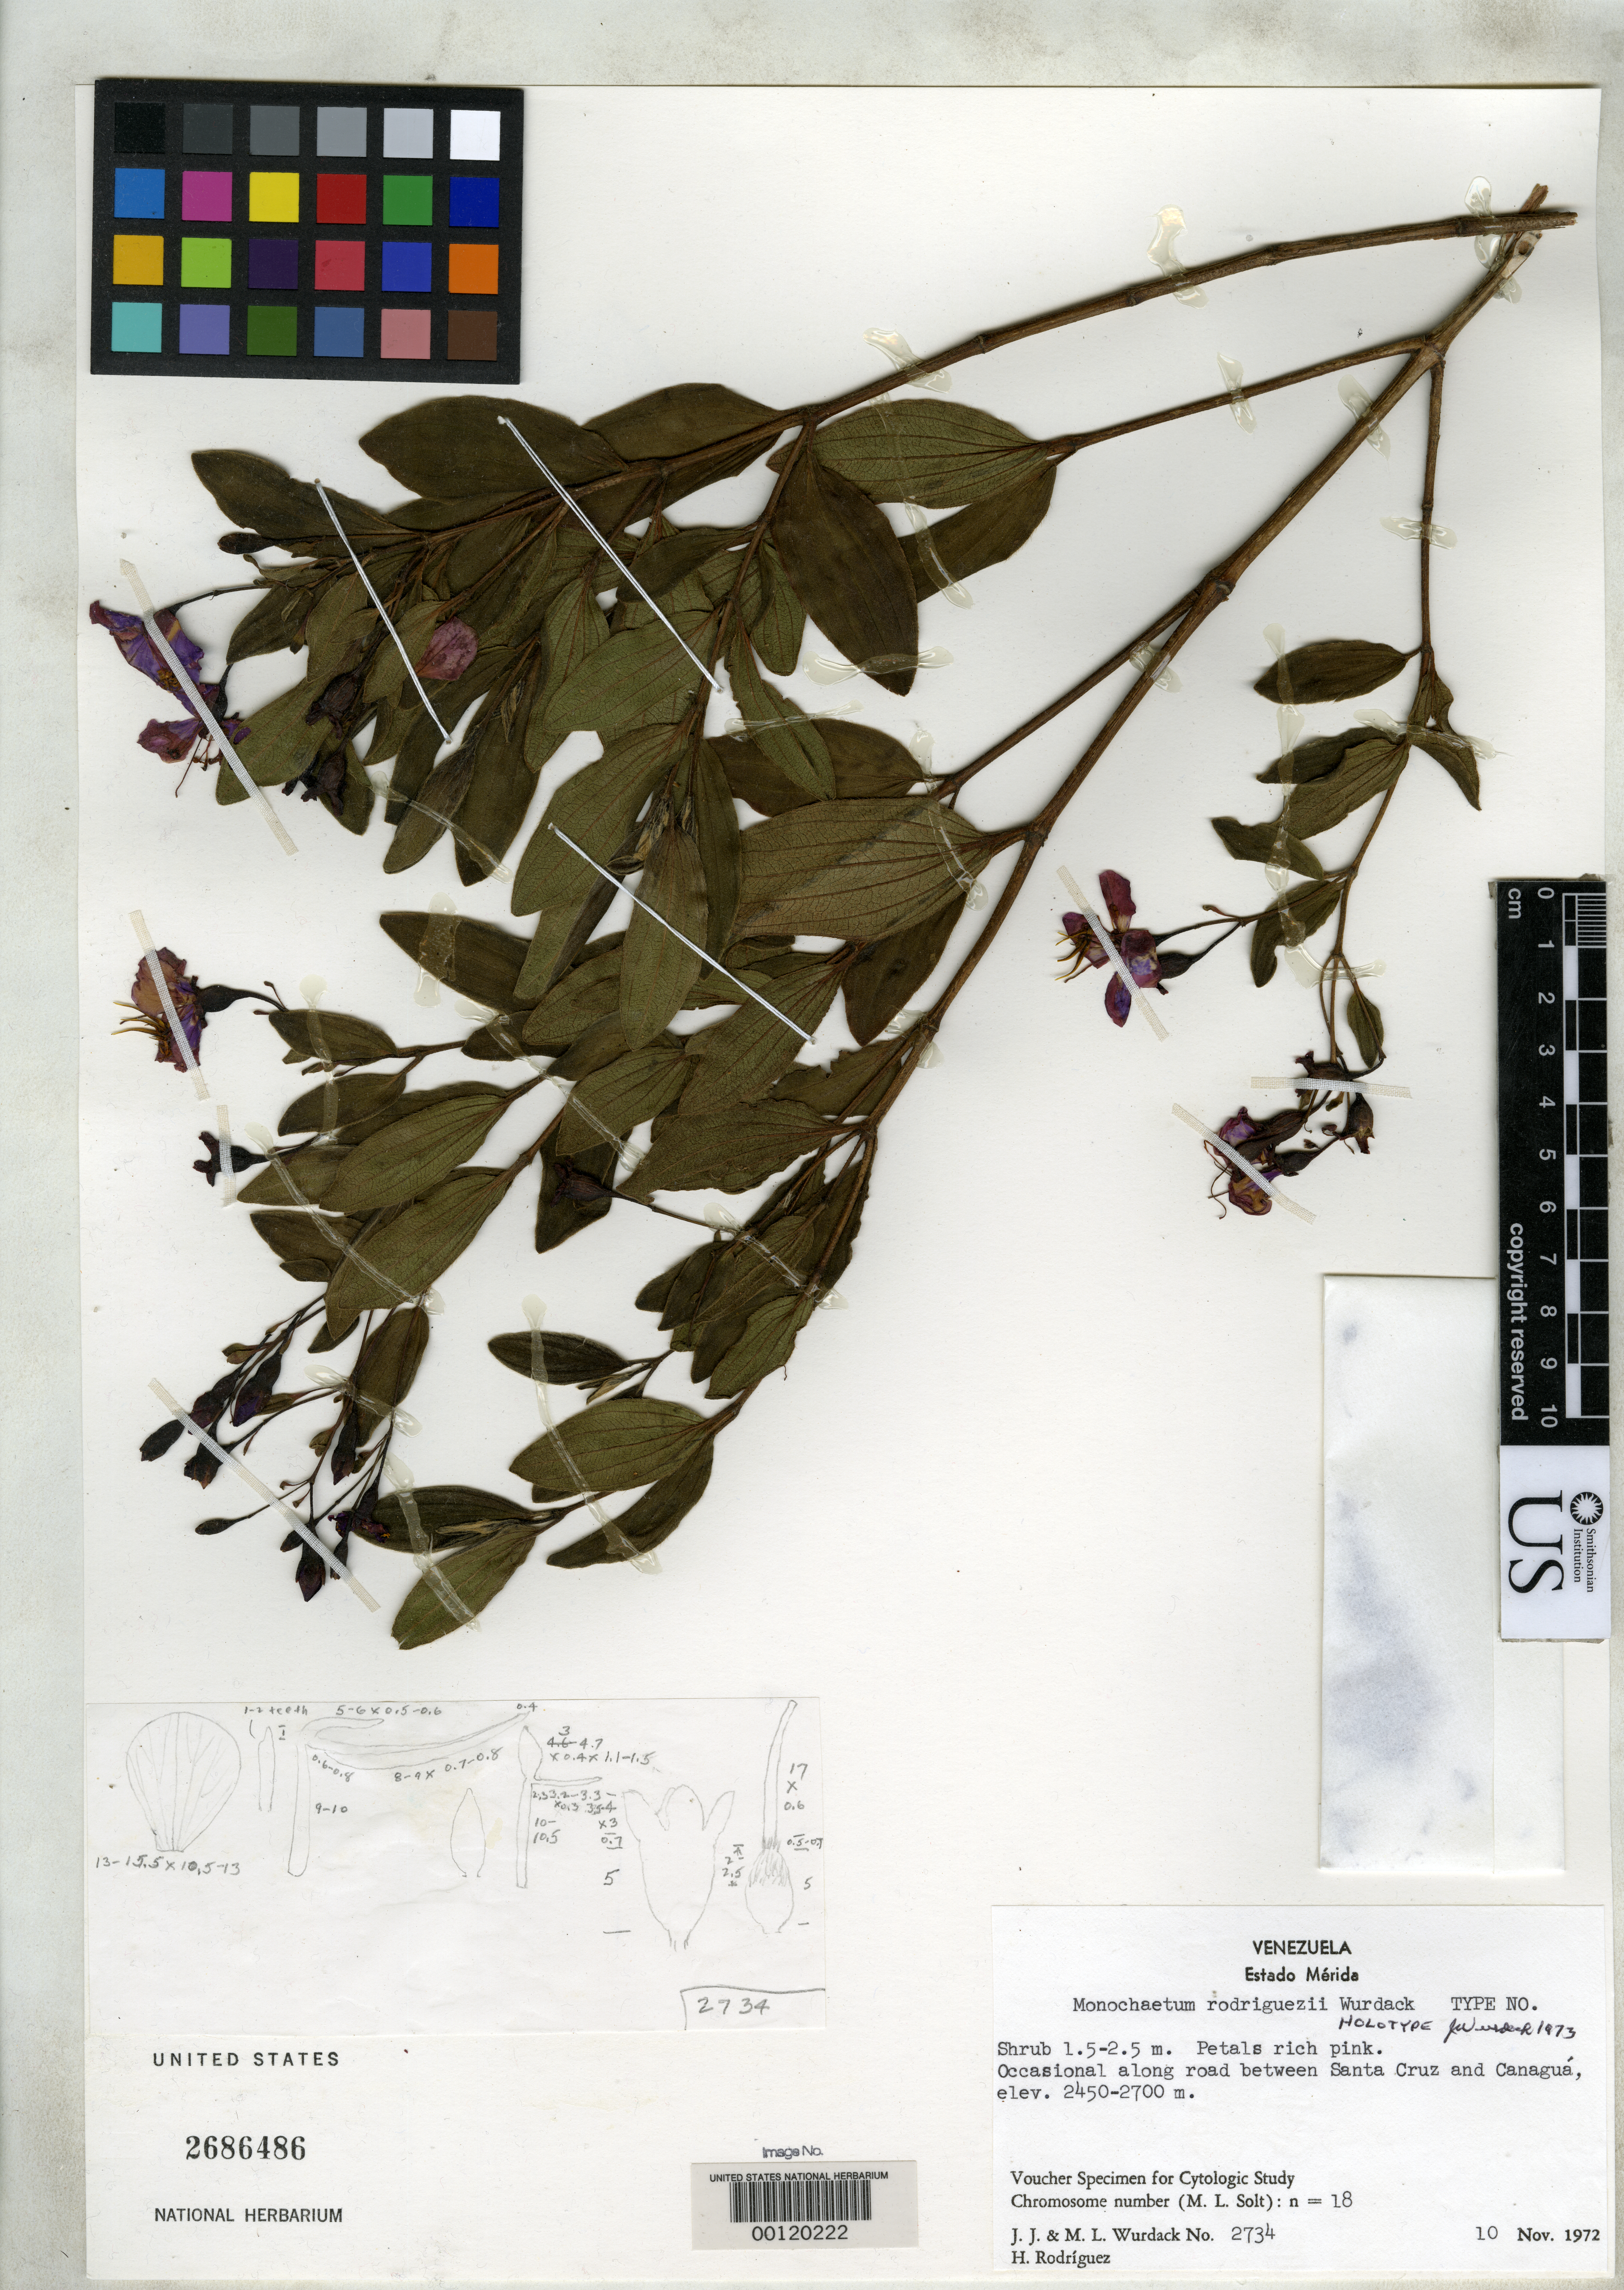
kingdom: Plantae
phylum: Tracheophyta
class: Magnoliopsida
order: Myrtales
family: Melastomataceae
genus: Monochaetum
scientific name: Monochaetum rodriguezii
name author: Wurdack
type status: Holotype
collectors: J. J. Wurdack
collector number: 2734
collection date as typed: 10 Nov 1972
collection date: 1972-11-10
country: Venezuela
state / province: Mérida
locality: Santa Cruz-Canagua.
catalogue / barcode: US 2686486